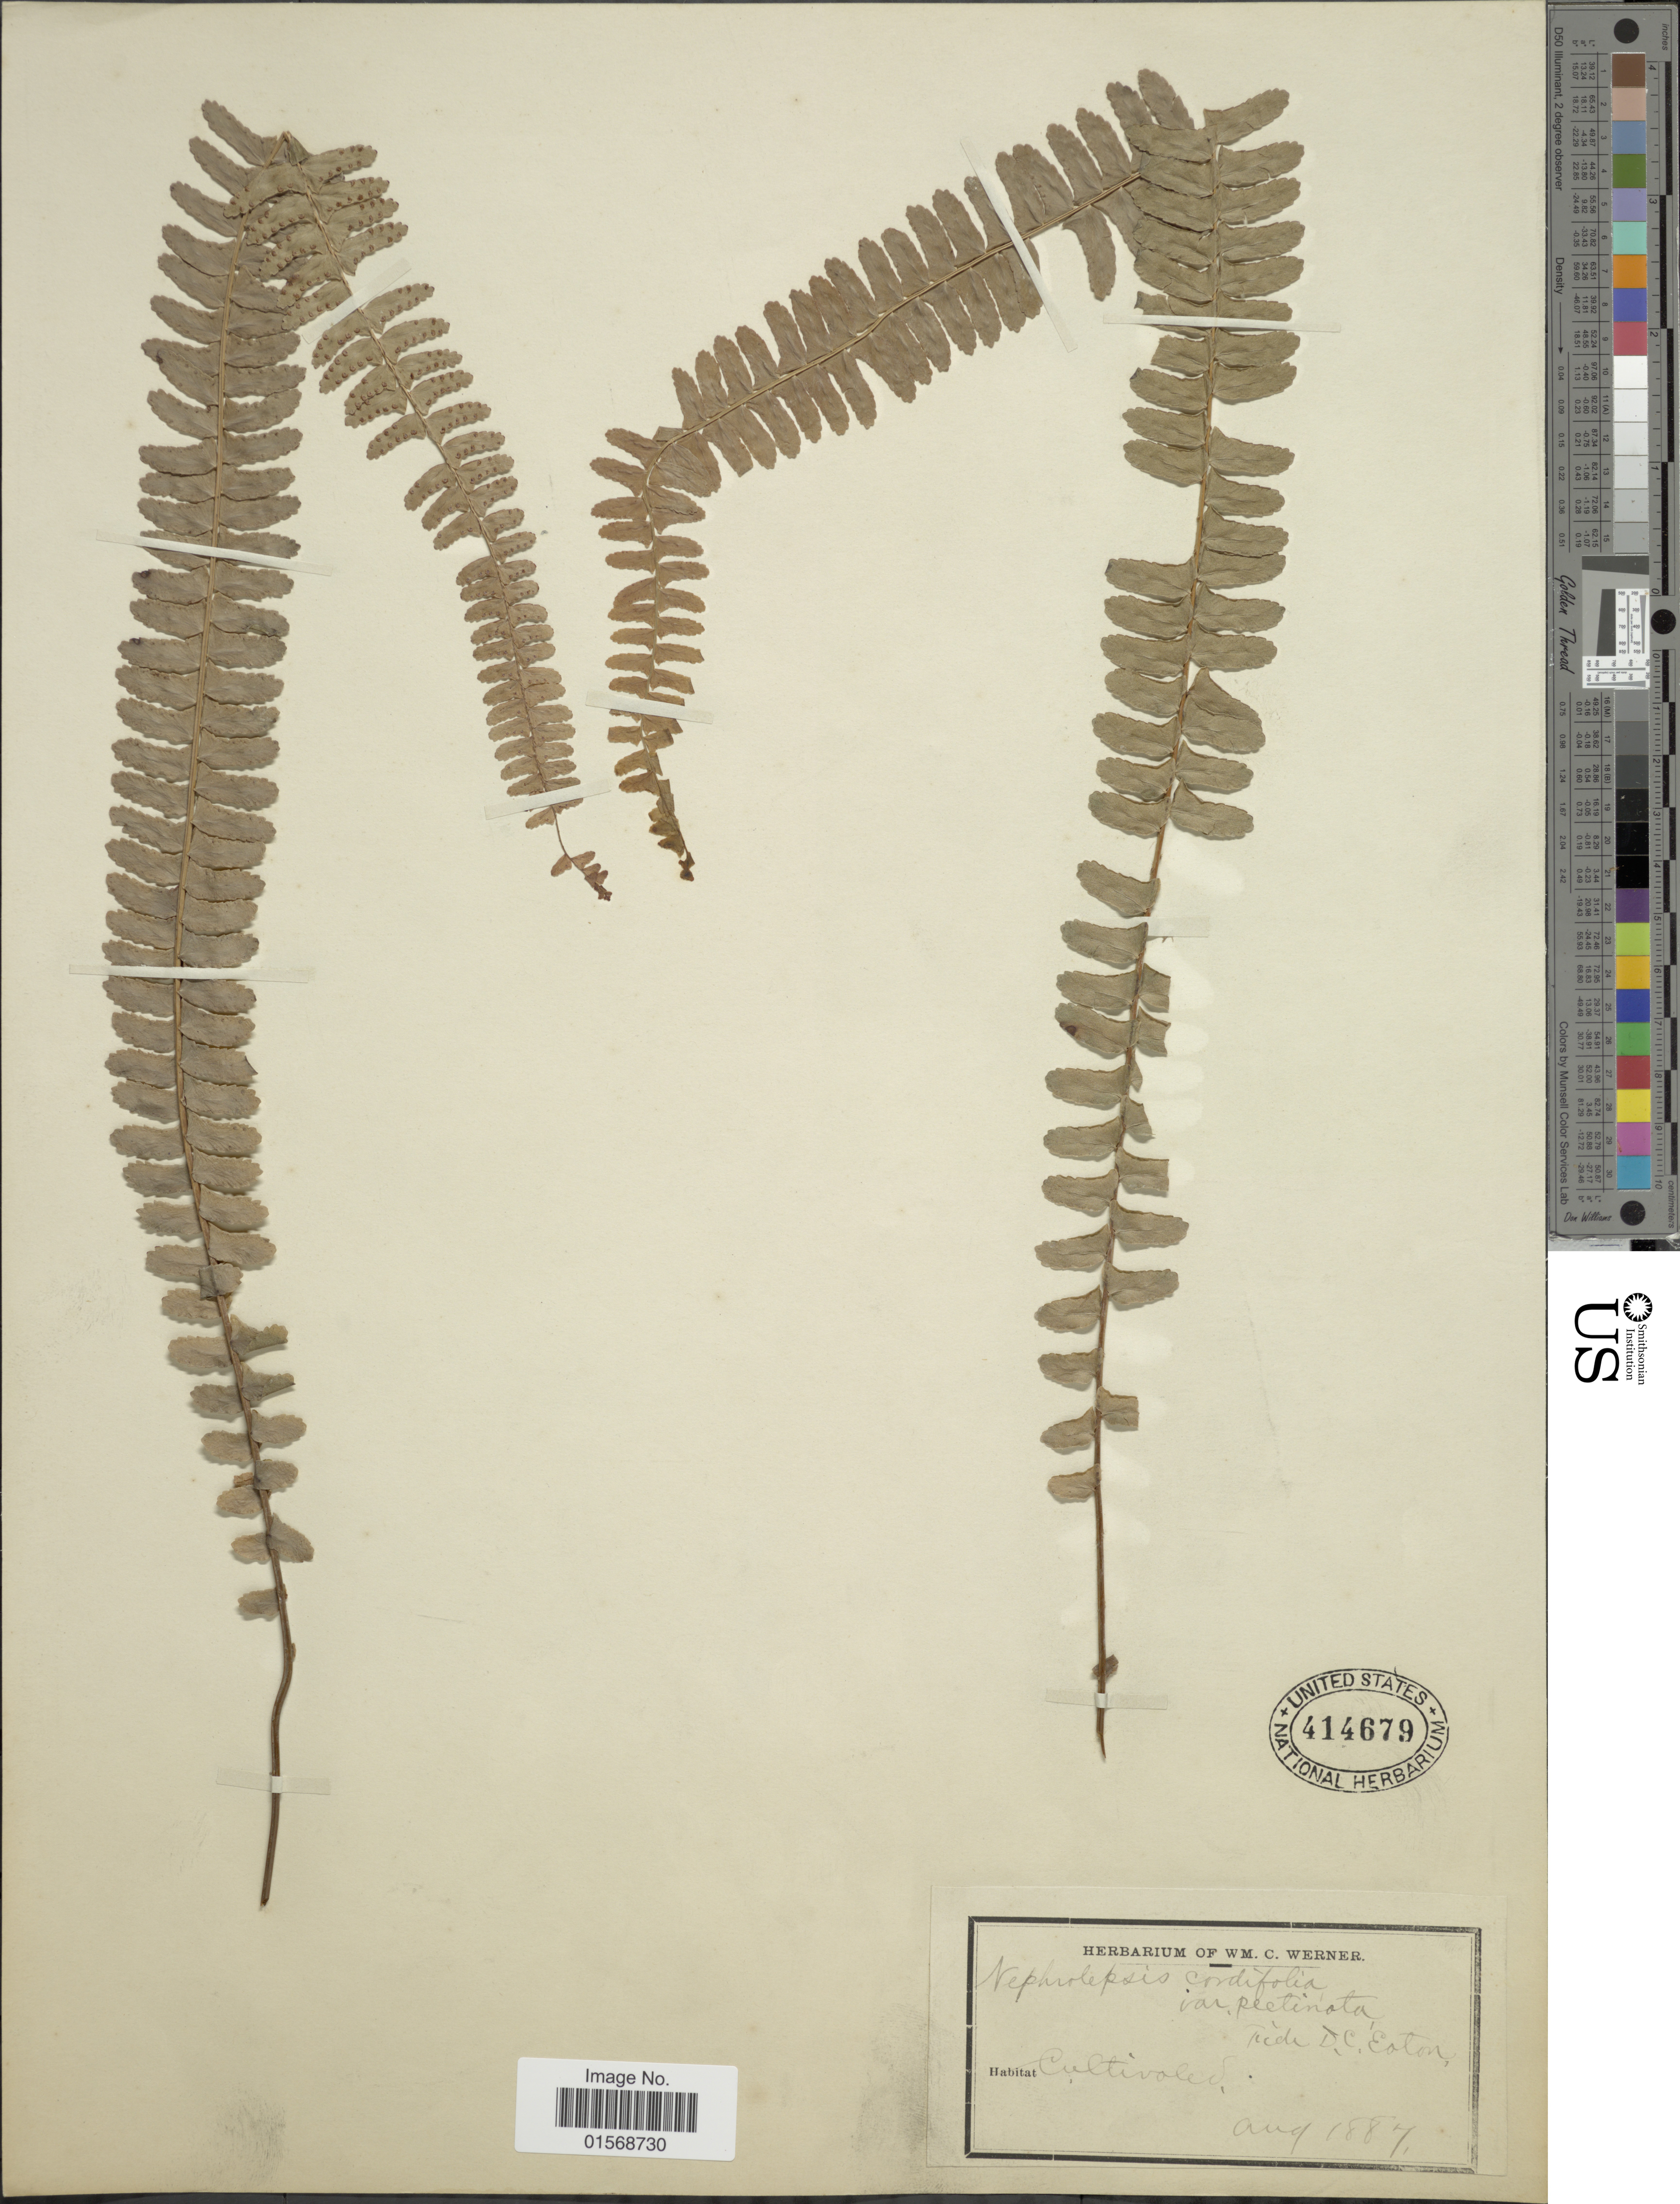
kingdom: Plantae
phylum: Tracheophyta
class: Polypodiopsida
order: Polypodiales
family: Nephrolepidaceae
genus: Nephrolepis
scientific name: Nephrolepis pectinata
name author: (Willd.) Schott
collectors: ex herb. Wm. C. Werner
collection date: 1887-08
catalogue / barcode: US 414679